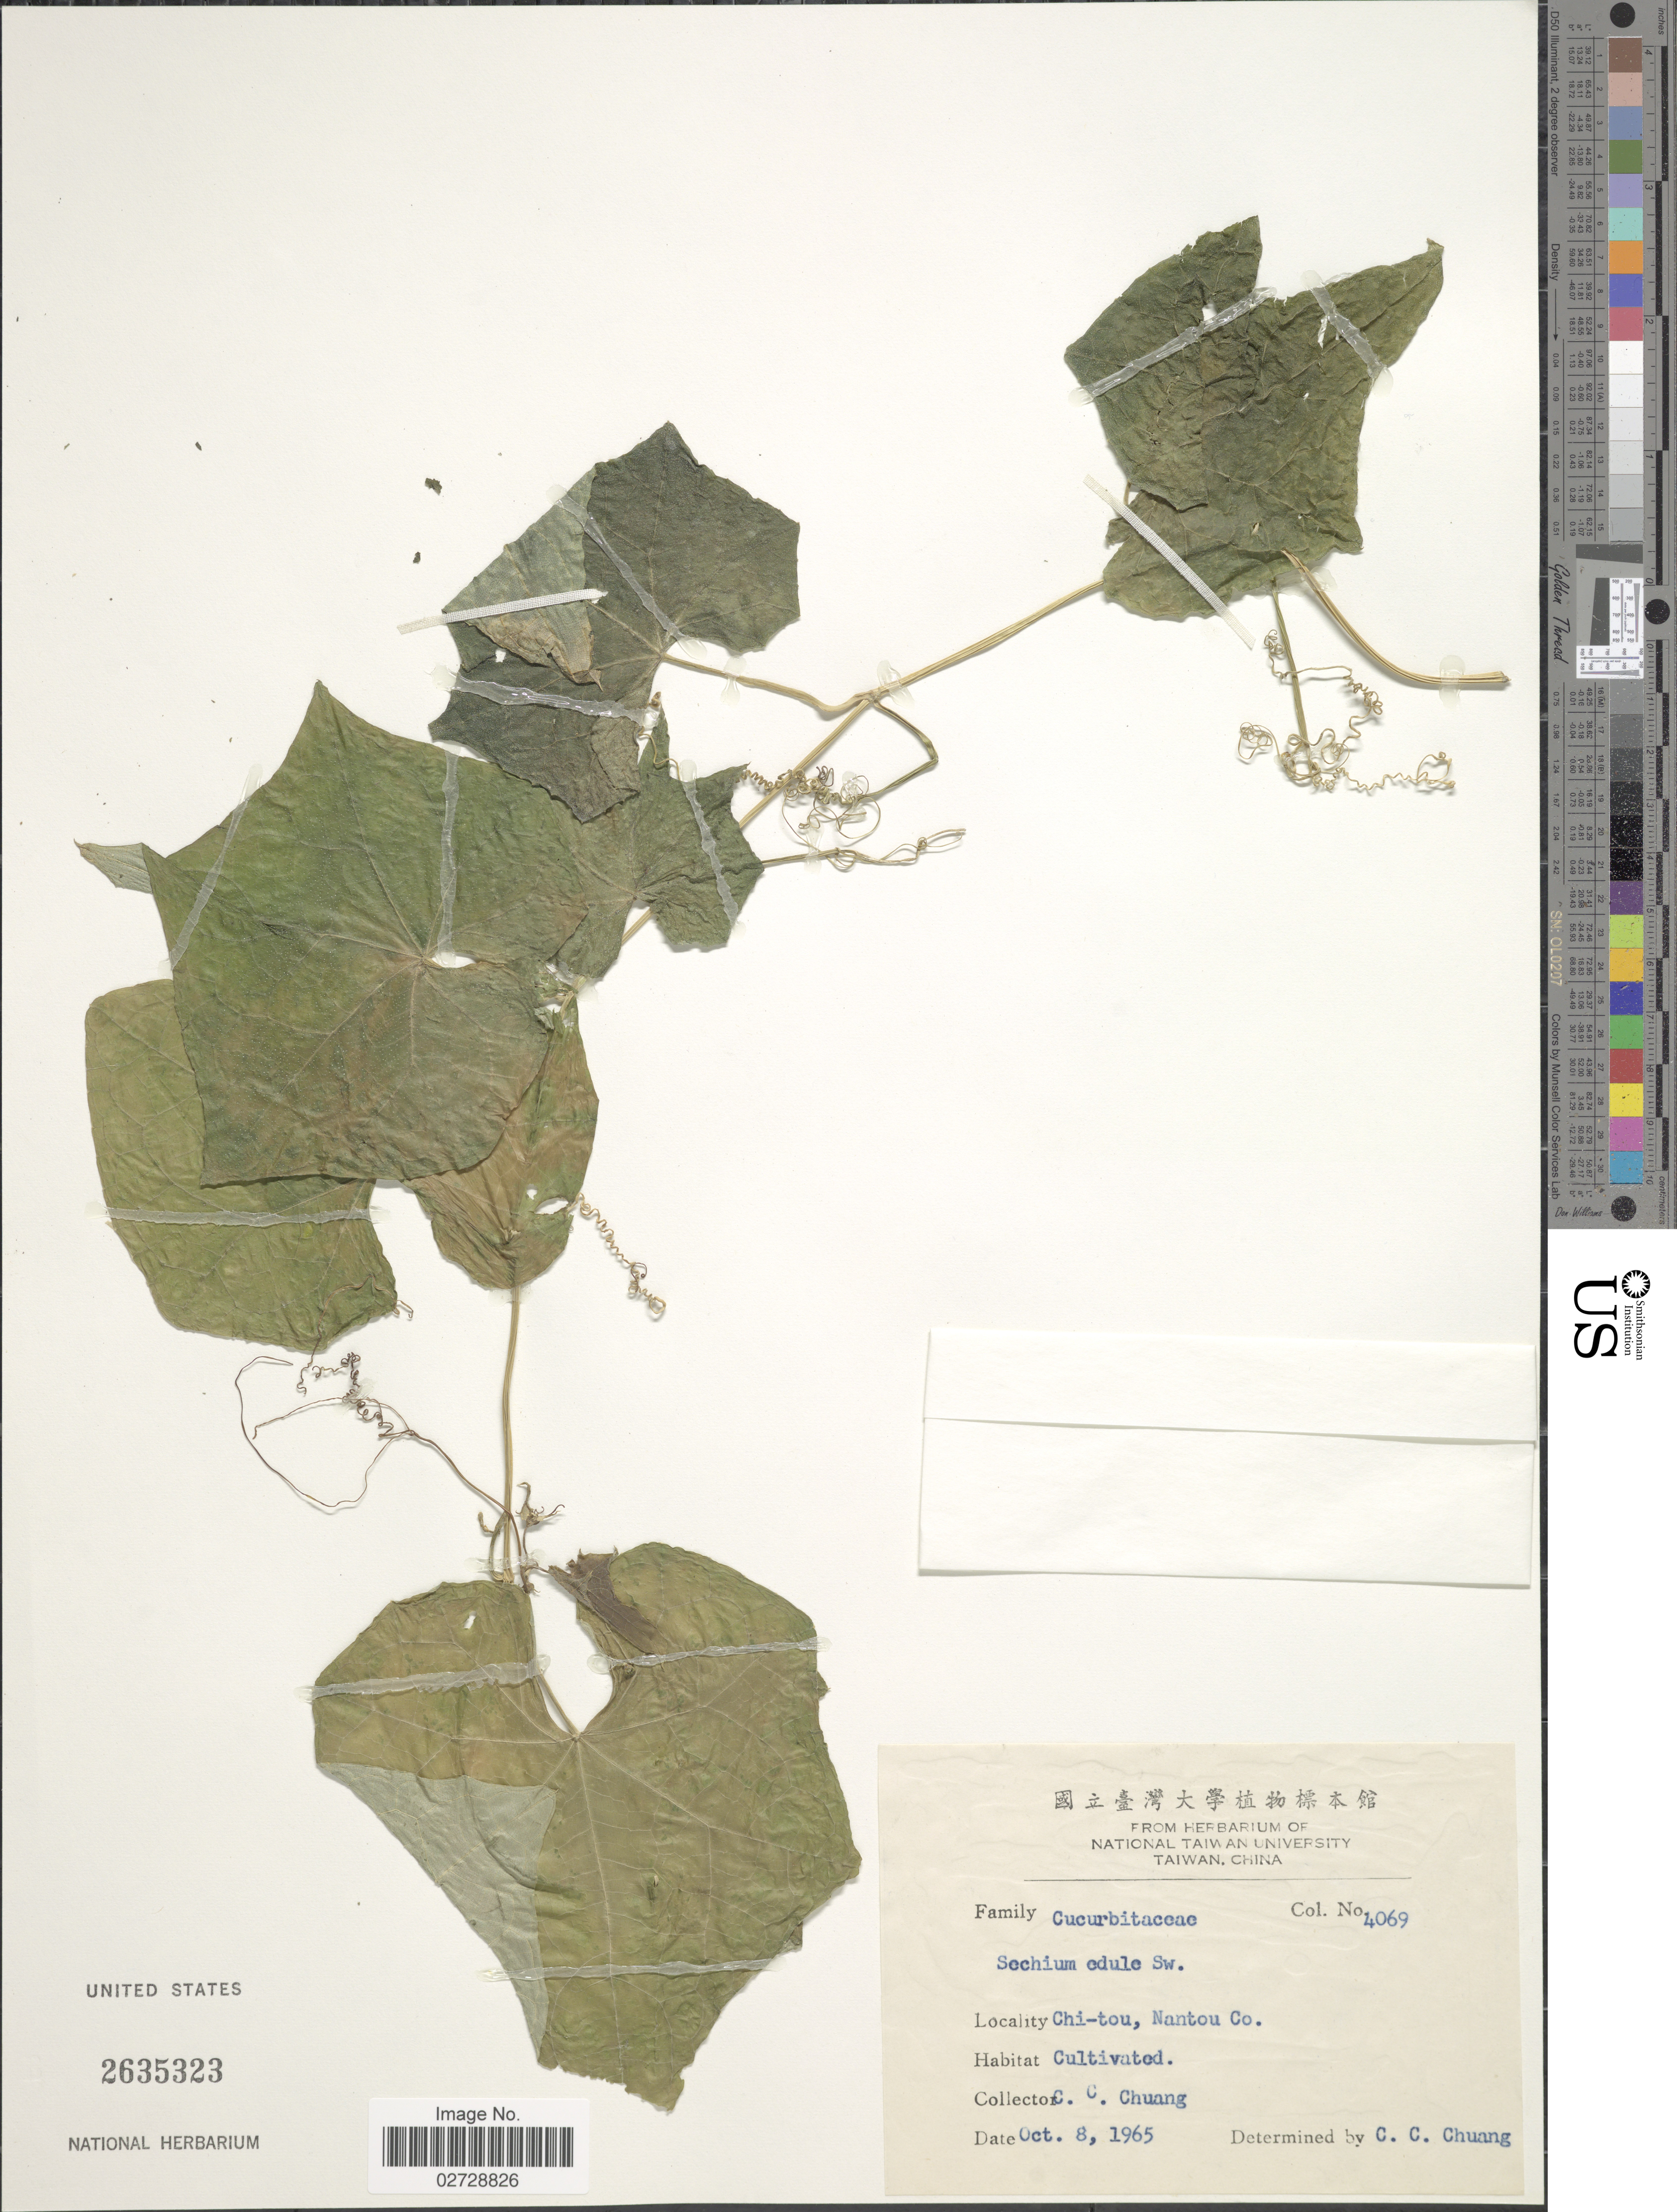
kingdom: Plantae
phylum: Tracheophyta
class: Magnoliopsida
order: Cucurbitales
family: Cucurbitaceae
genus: Sicyos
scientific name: Sicyos edulis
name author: Jacq.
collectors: C. C. Chuang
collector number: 4069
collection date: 1965-10-08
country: Taiwan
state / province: Nantou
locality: Chi-tou, Nantou Co.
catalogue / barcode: US 2635323